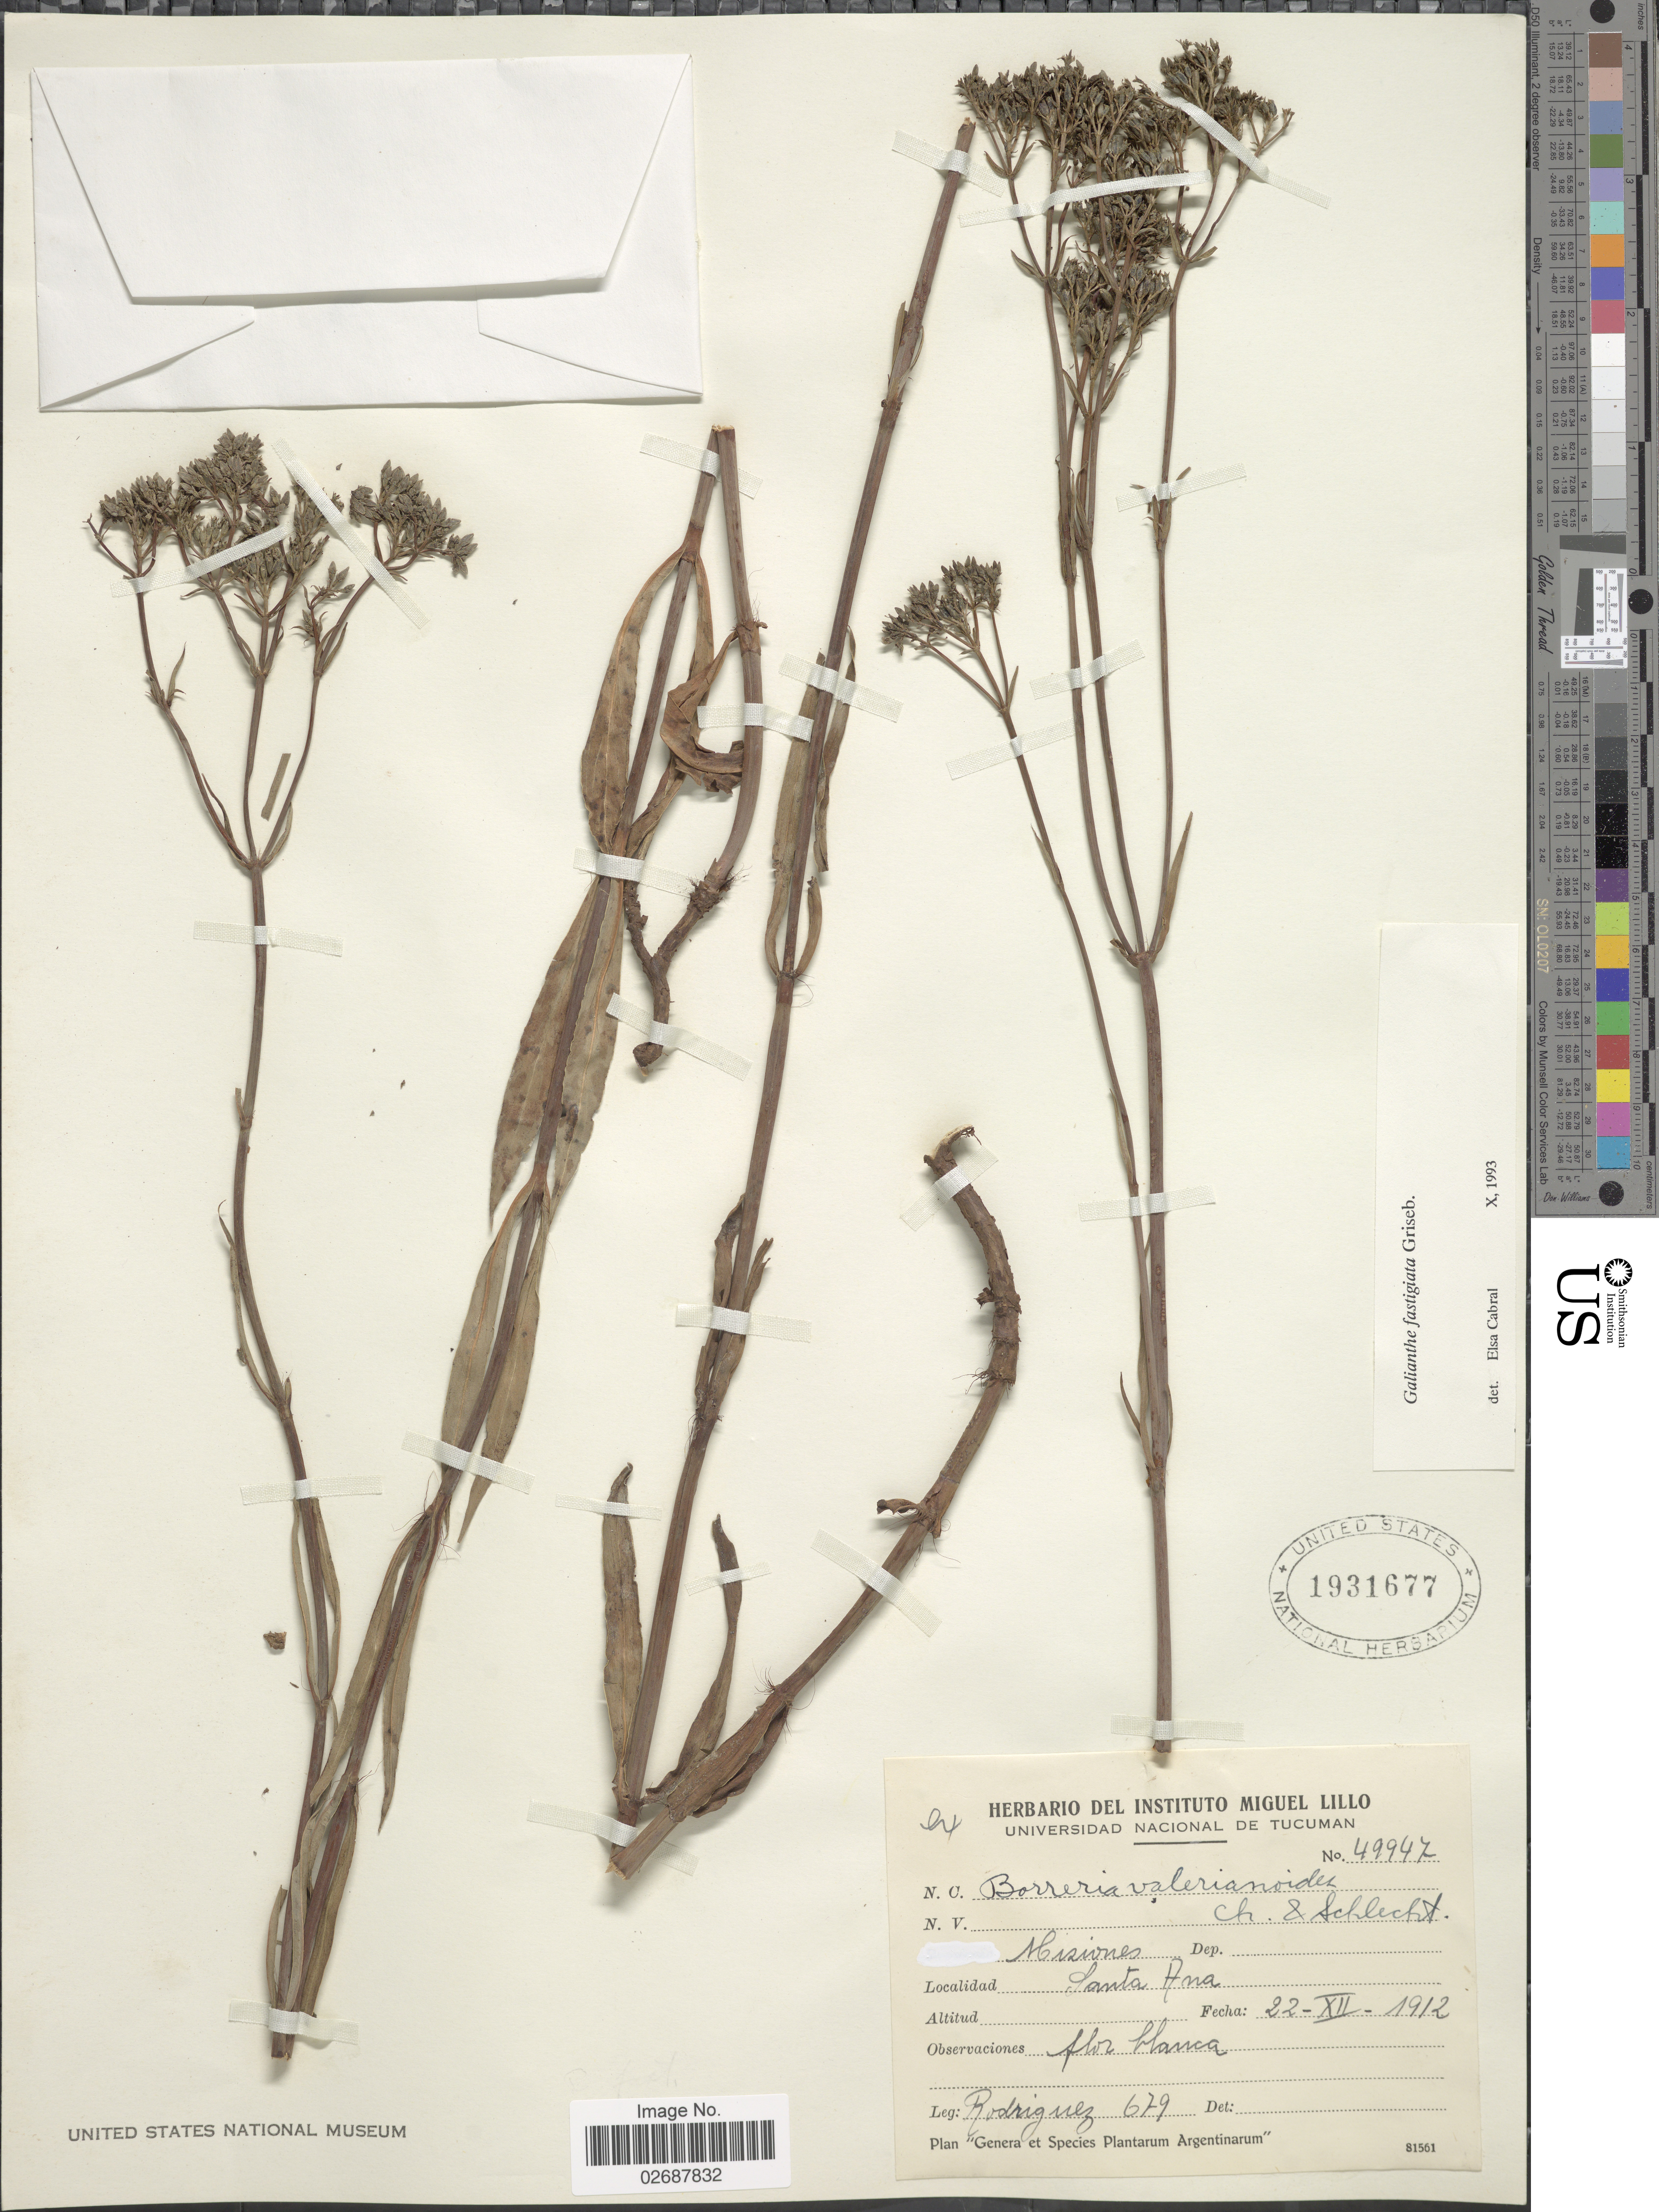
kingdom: Plantae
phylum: Tracheophyta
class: Magnoliopsida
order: Gentianales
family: Rubiaceae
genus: Galianthe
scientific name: Galianthe fastigiata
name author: Griseb.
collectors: Rodriguez, --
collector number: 679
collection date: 1912-12-22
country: Argentina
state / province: Misiones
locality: Santa Ana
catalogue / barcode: US 1931677